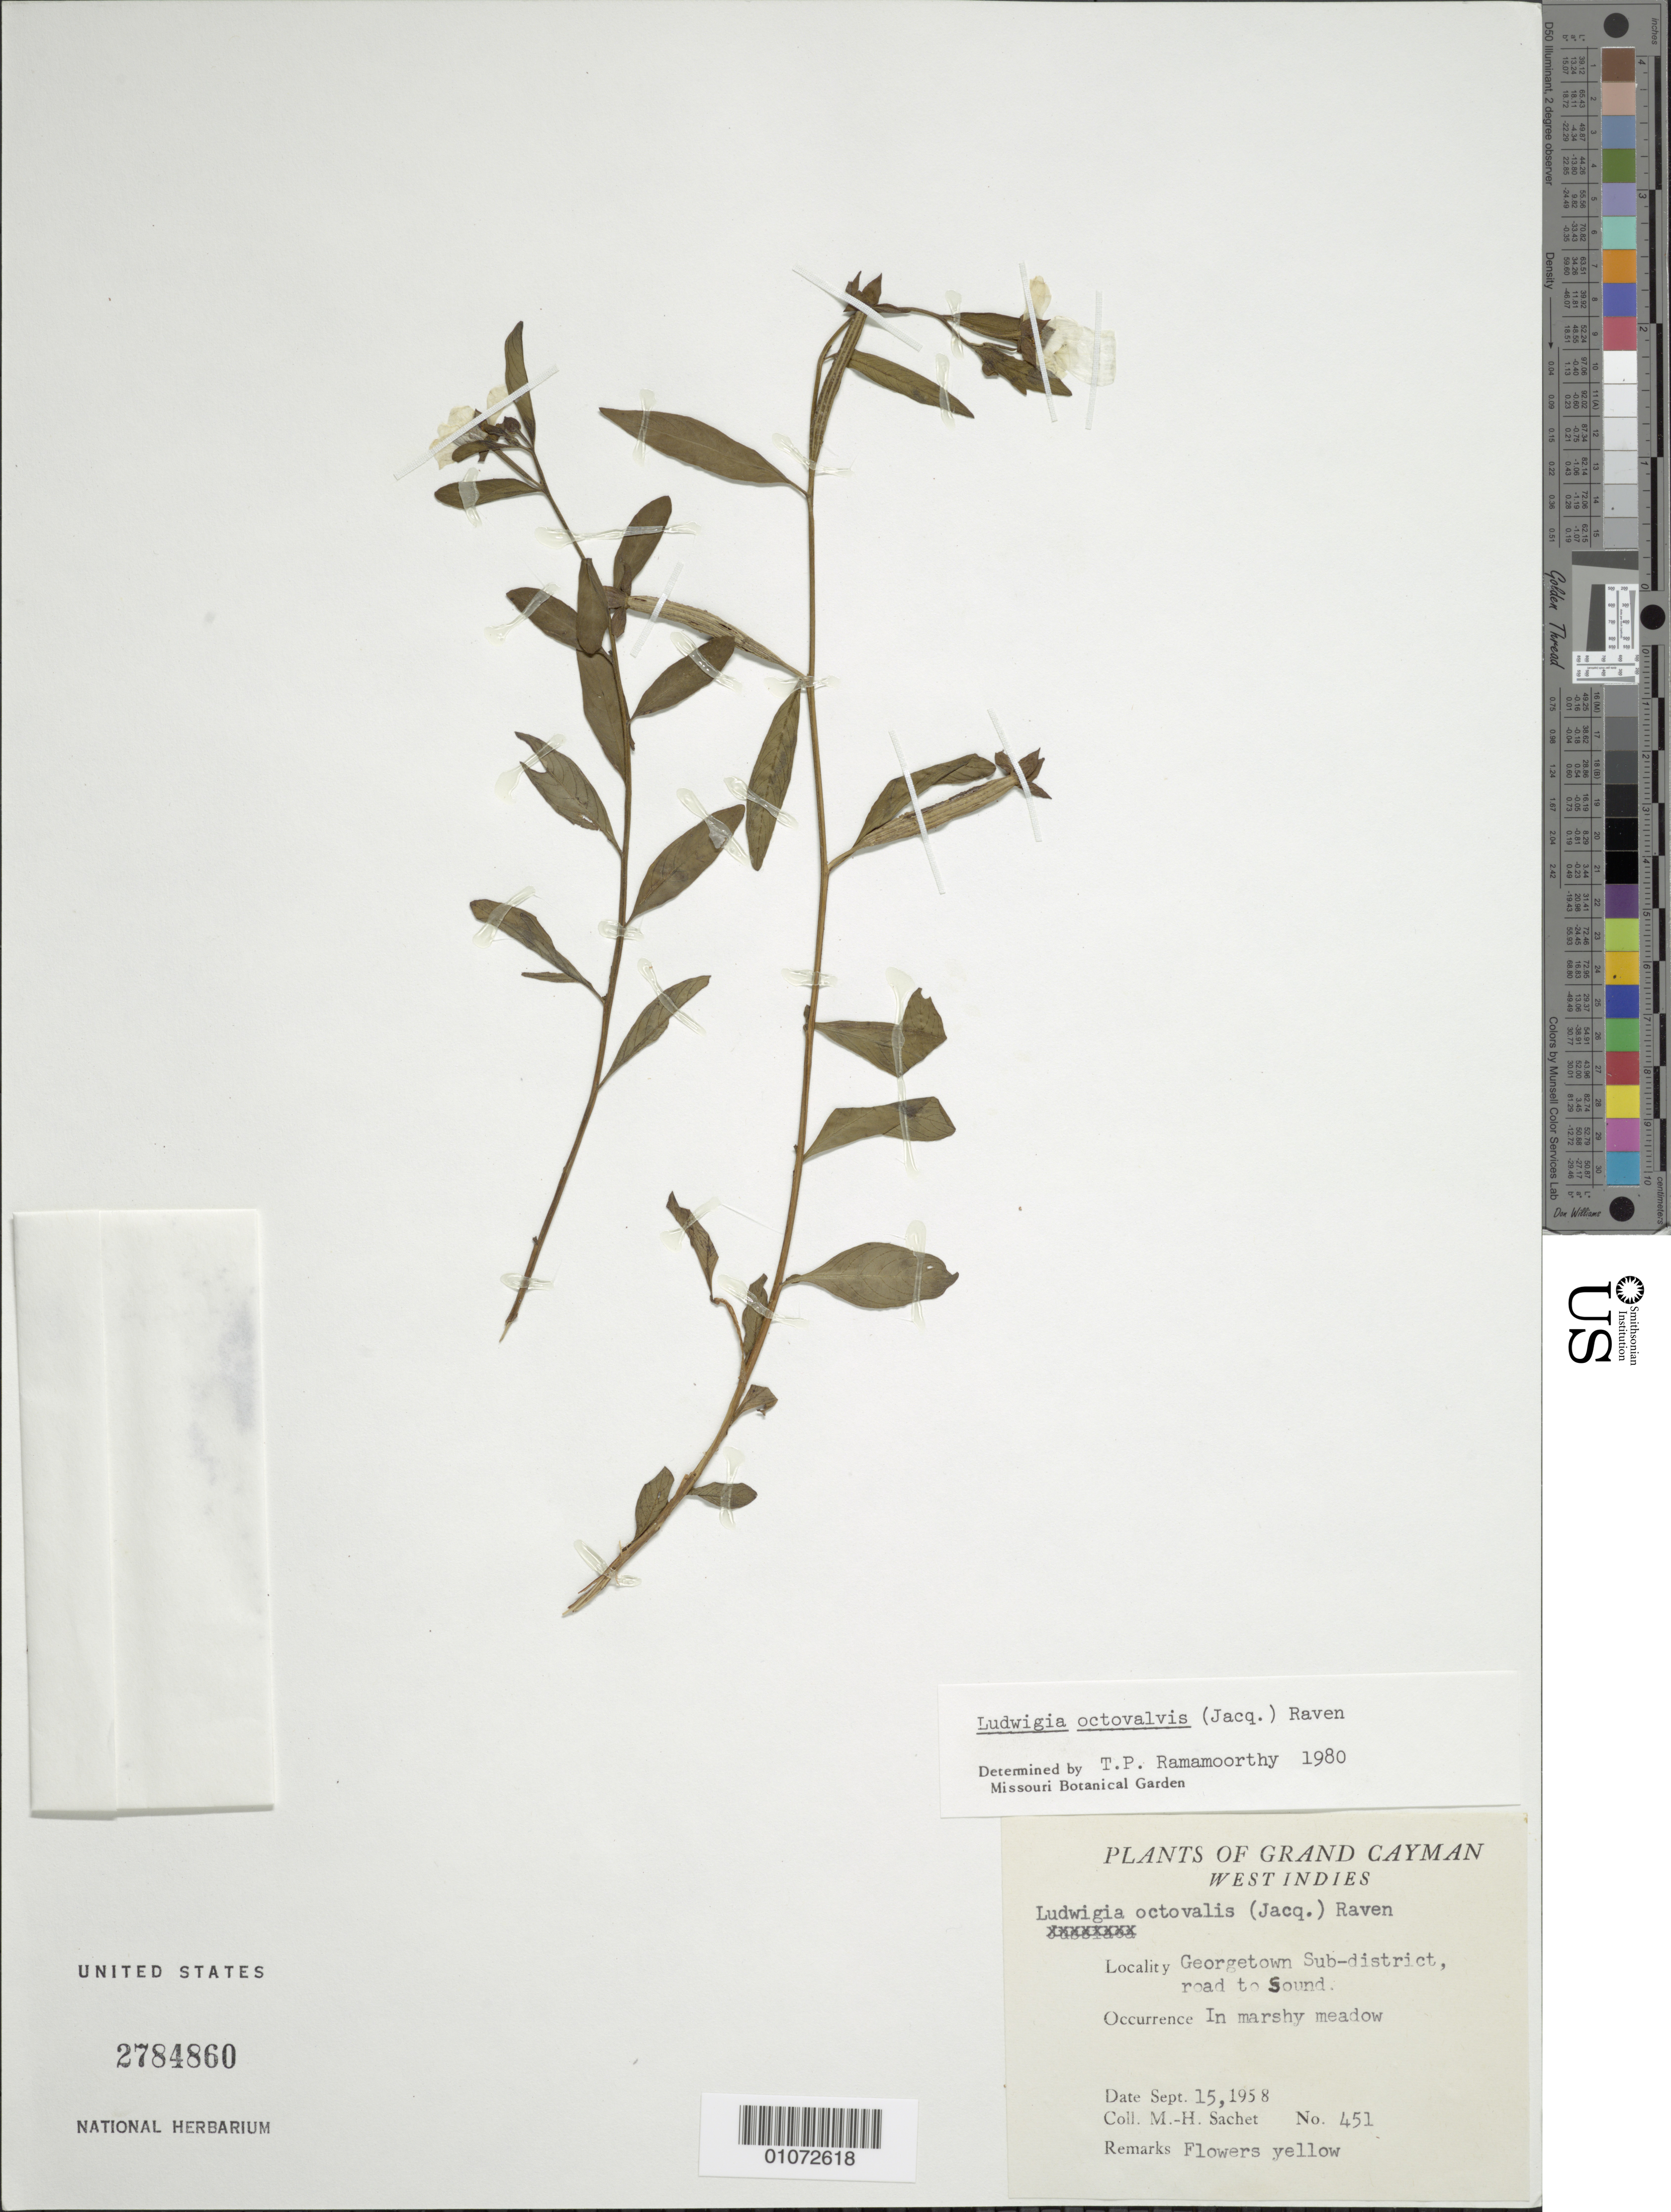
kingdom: Plantae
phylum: Tracheophyta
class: Magnoliopsida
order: Myrtales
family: Onagraceae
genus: Ludwigia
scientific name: Ludwigia octovalvis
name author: (Jacq.) P.H. Raven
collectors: M.-H. Sachet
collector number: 451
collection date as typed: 15 Sep 1958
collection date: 1958-09-15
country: Cayman Islands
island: Grand Cayman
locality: Georgetown sub-district, road to Sound, in marshy meadow.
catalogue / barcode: US 2784860